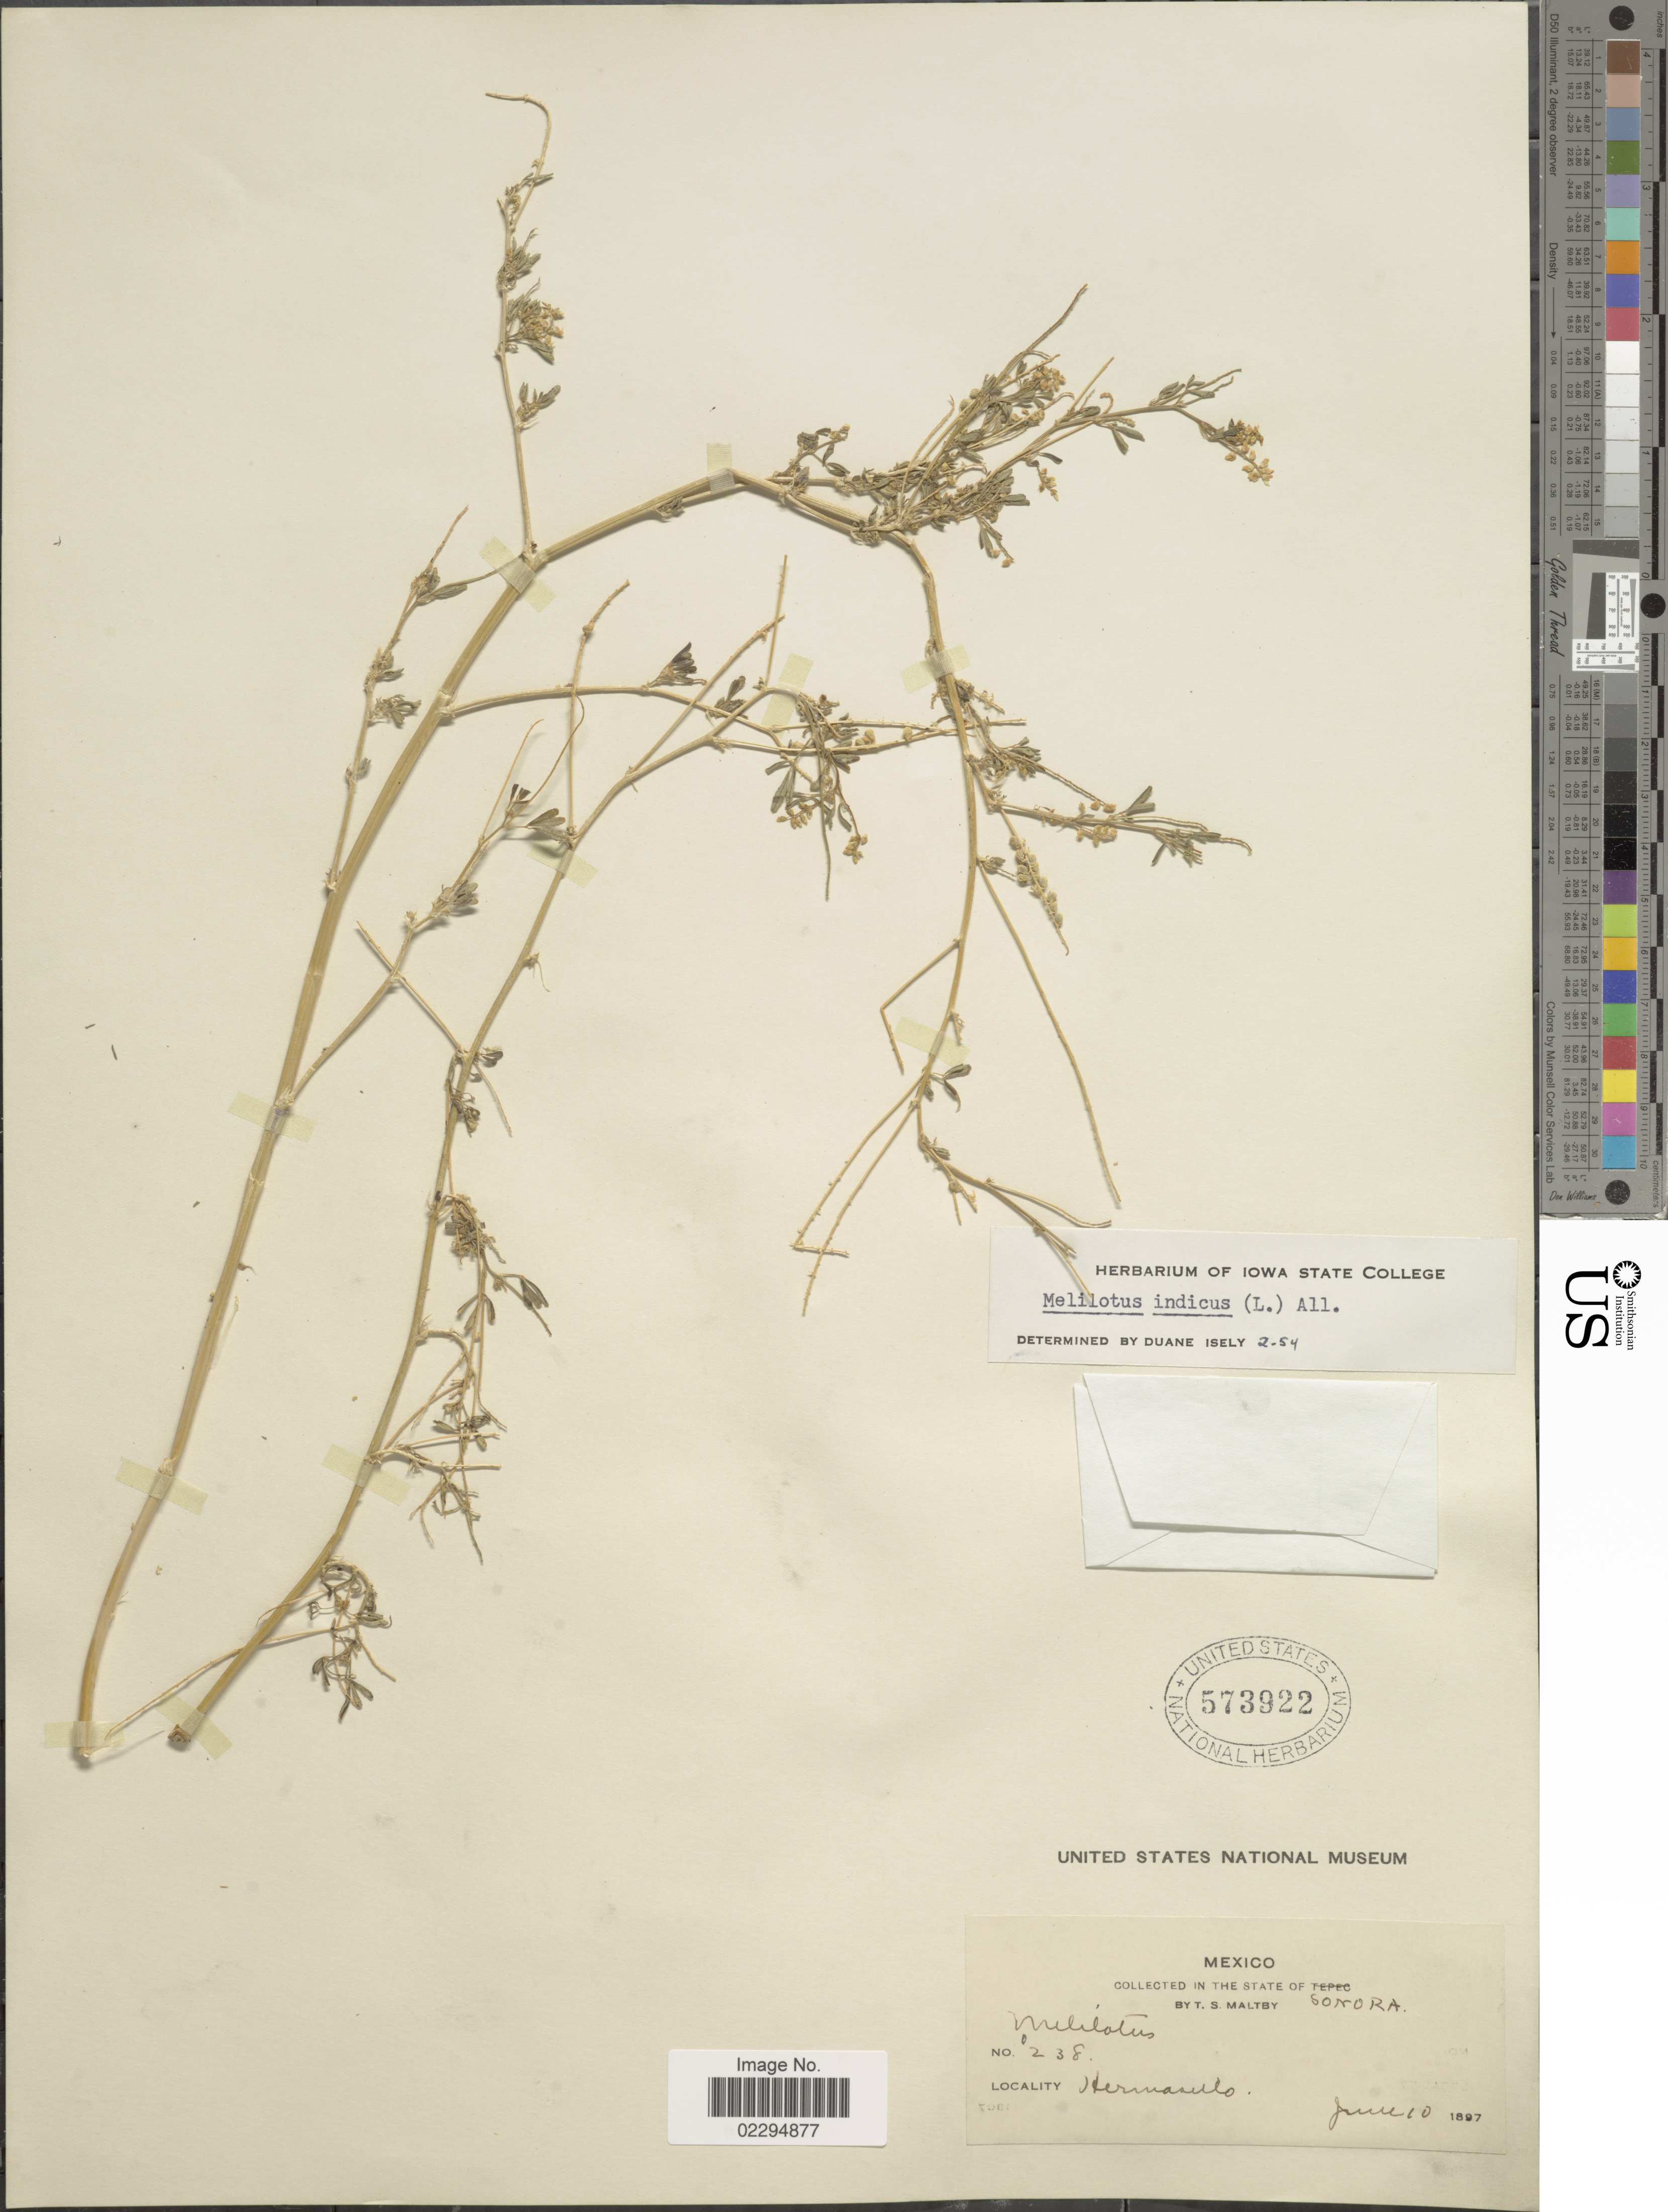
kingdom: Plantae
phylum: Tracheophyta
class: Magnoliopsida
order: Fabales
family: Fabaceae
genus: Melilotus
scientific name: Melilotus indicus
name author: (L.) All.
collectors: T. S. Maltby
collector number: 238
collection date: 1897-06-10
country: Mexico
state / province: Sonora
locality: Hermosillo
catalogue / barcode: US 573922